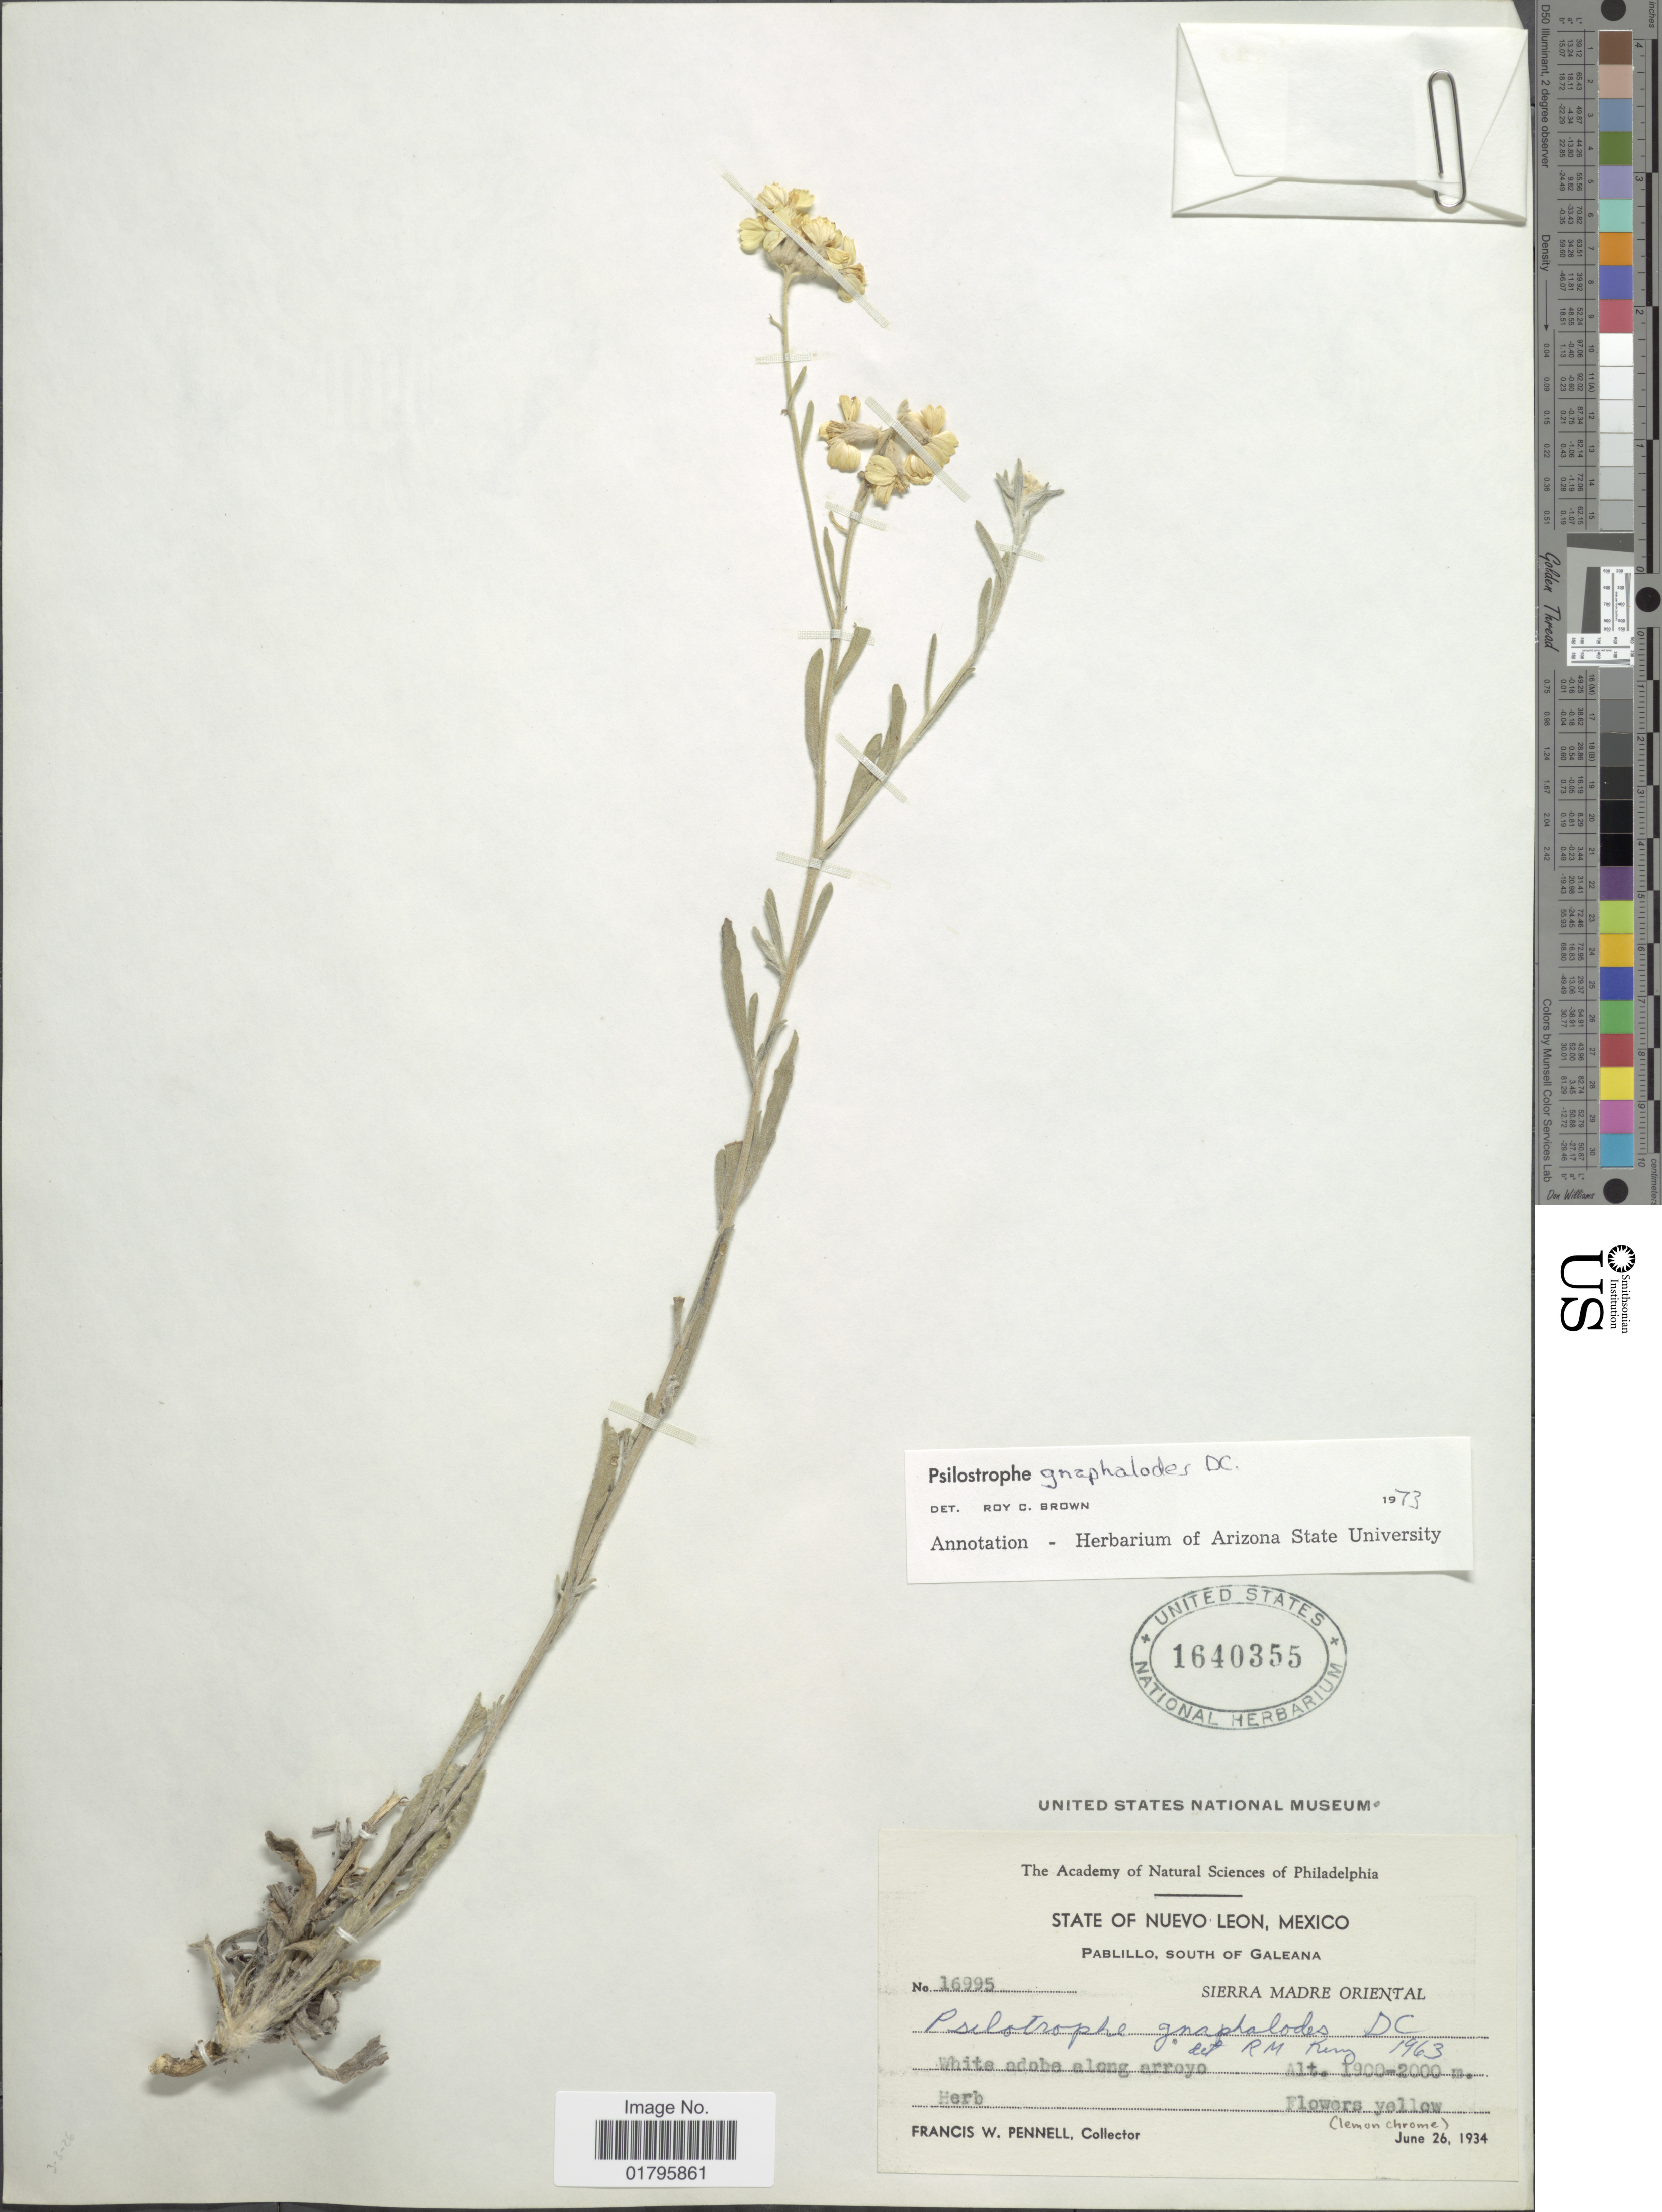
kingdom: Plantae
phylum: Tracheophyta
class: Magnoliopsida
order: Asterales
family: Asteraceae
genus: Psilostrophe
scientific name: Psilostrophe gnaphaloides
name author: DC.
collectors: F. W. Pennell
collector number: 16995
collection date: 1934-06-26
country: Mexico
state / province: Nuevo León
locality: Pablillo, south of Galeana, Sierra Madres Oriental.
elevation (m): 1900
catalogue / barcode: US 1640355